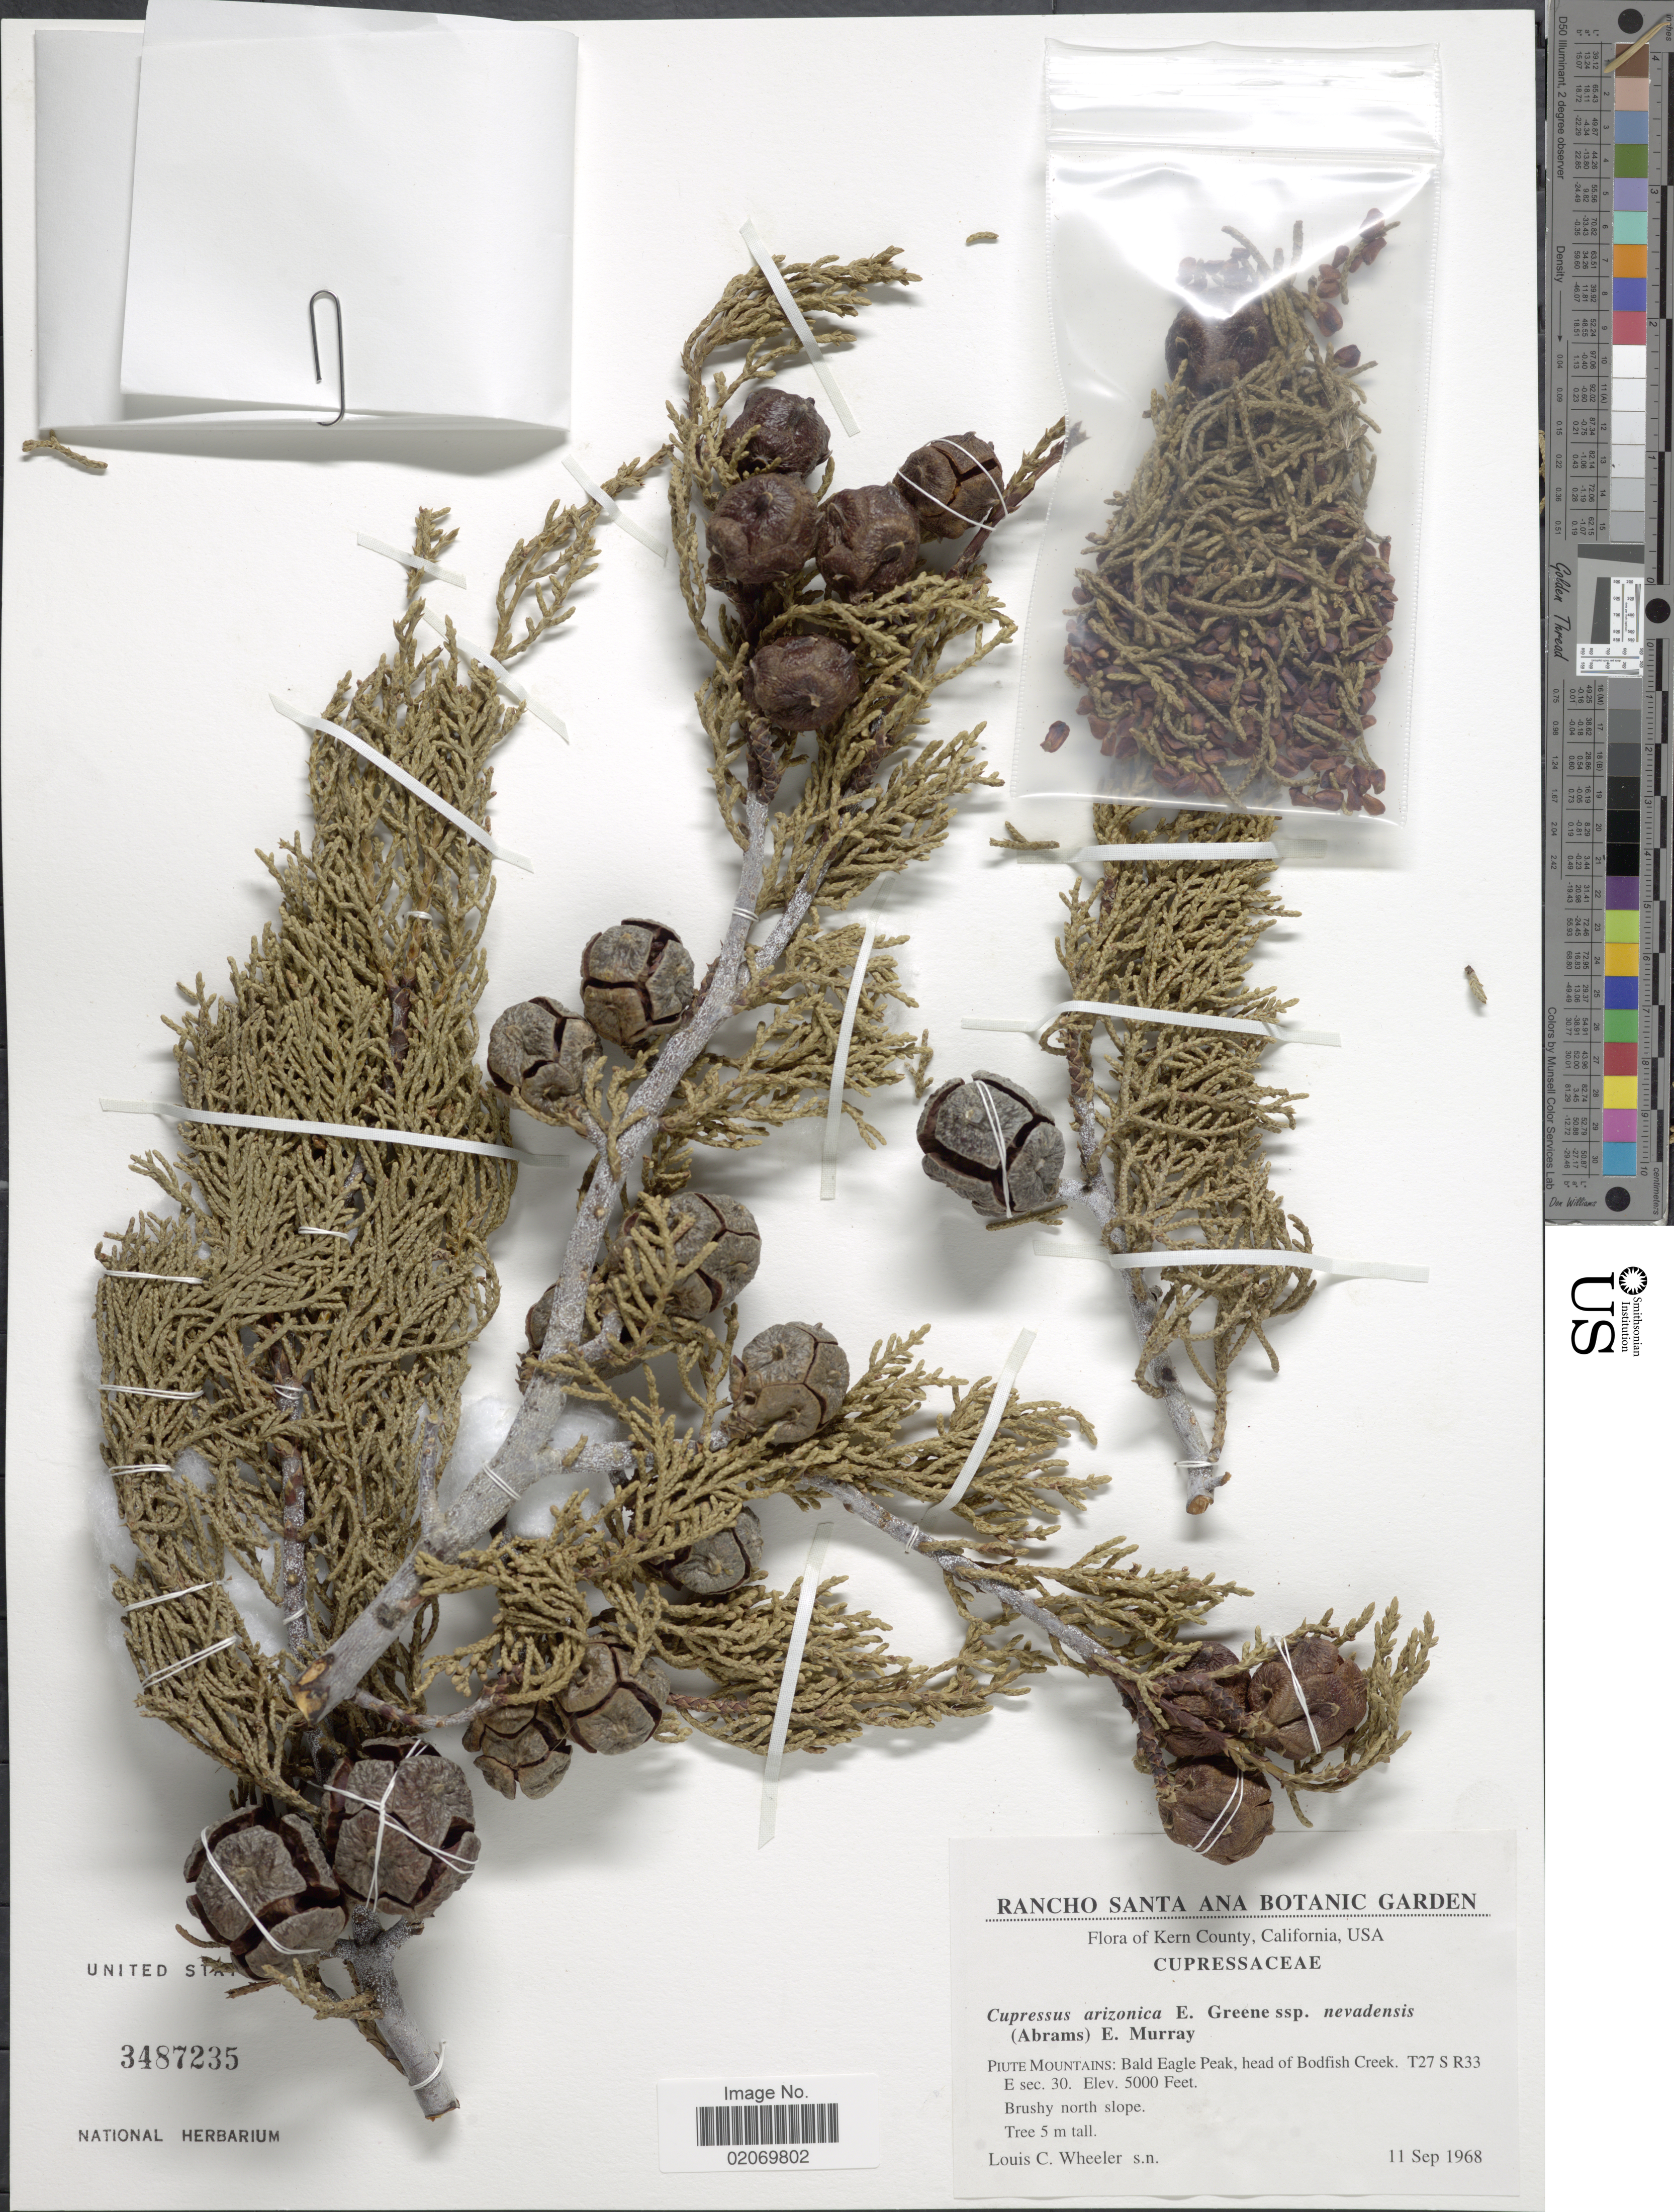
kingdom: Plantae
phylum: Tracheophyta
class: Pinopsida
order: Pinales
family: Cupressaceae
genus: Hesperocyparis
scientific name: Hesperocyparis nevadensis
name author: (Abrams) Bartel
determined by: (US) Smithsonian Institution - National Museum of Natural History - Department of Botany (UNITED STATES)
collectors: L. C. Wheeler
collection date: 1968-09-11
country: United States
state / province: California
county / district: Kern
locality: Kern County, Piute Mountains: Bald Eagle Peak, head of Bodfish Creek. T27 S R33 E sec 30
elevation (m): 1524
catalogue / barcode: US 3487235